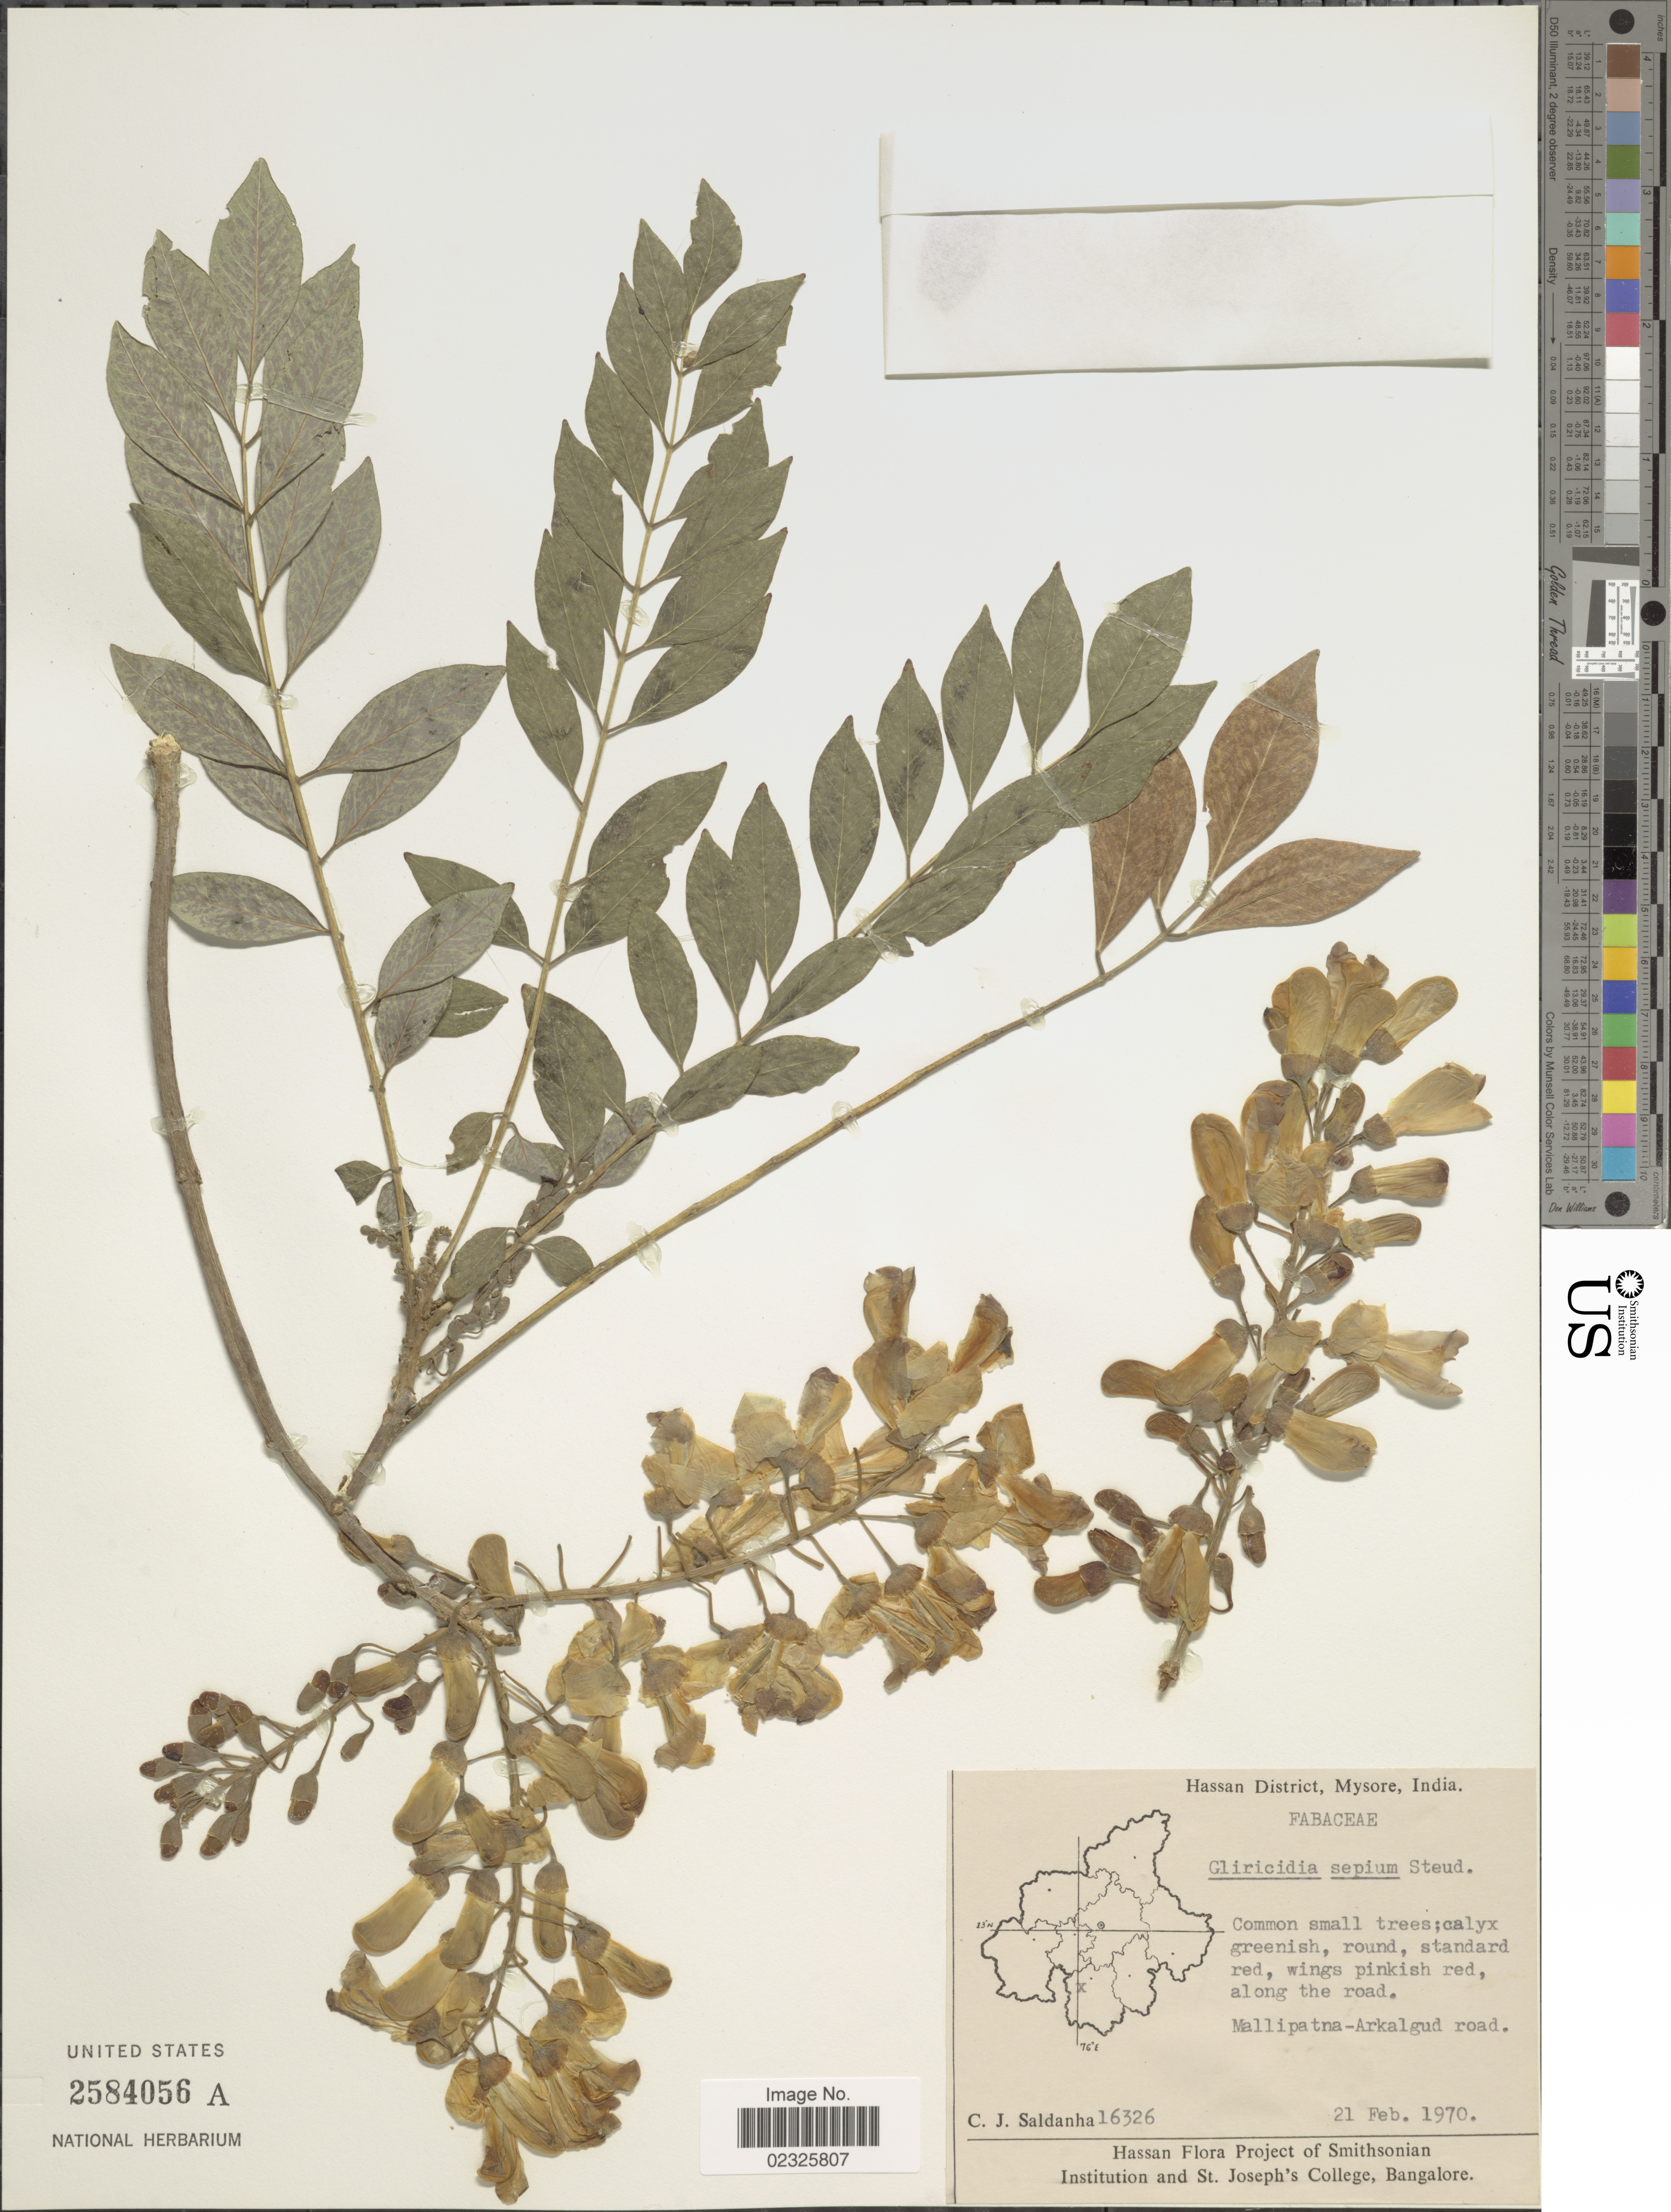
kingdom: Plantae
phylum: Tracheophyta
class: Magnoliopsida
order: Fabales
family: Fabaceae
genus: Gliricidia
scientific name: Gliricidia sepium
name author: (Jacq.) Kunth ex Walp.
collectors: C. J. Saldanha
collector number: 16326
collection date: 1970-02-21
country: India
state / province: Karnataka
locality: Hassan District, Mysore. Mallipatna- Arkalgud road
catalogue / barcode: US 2584056A